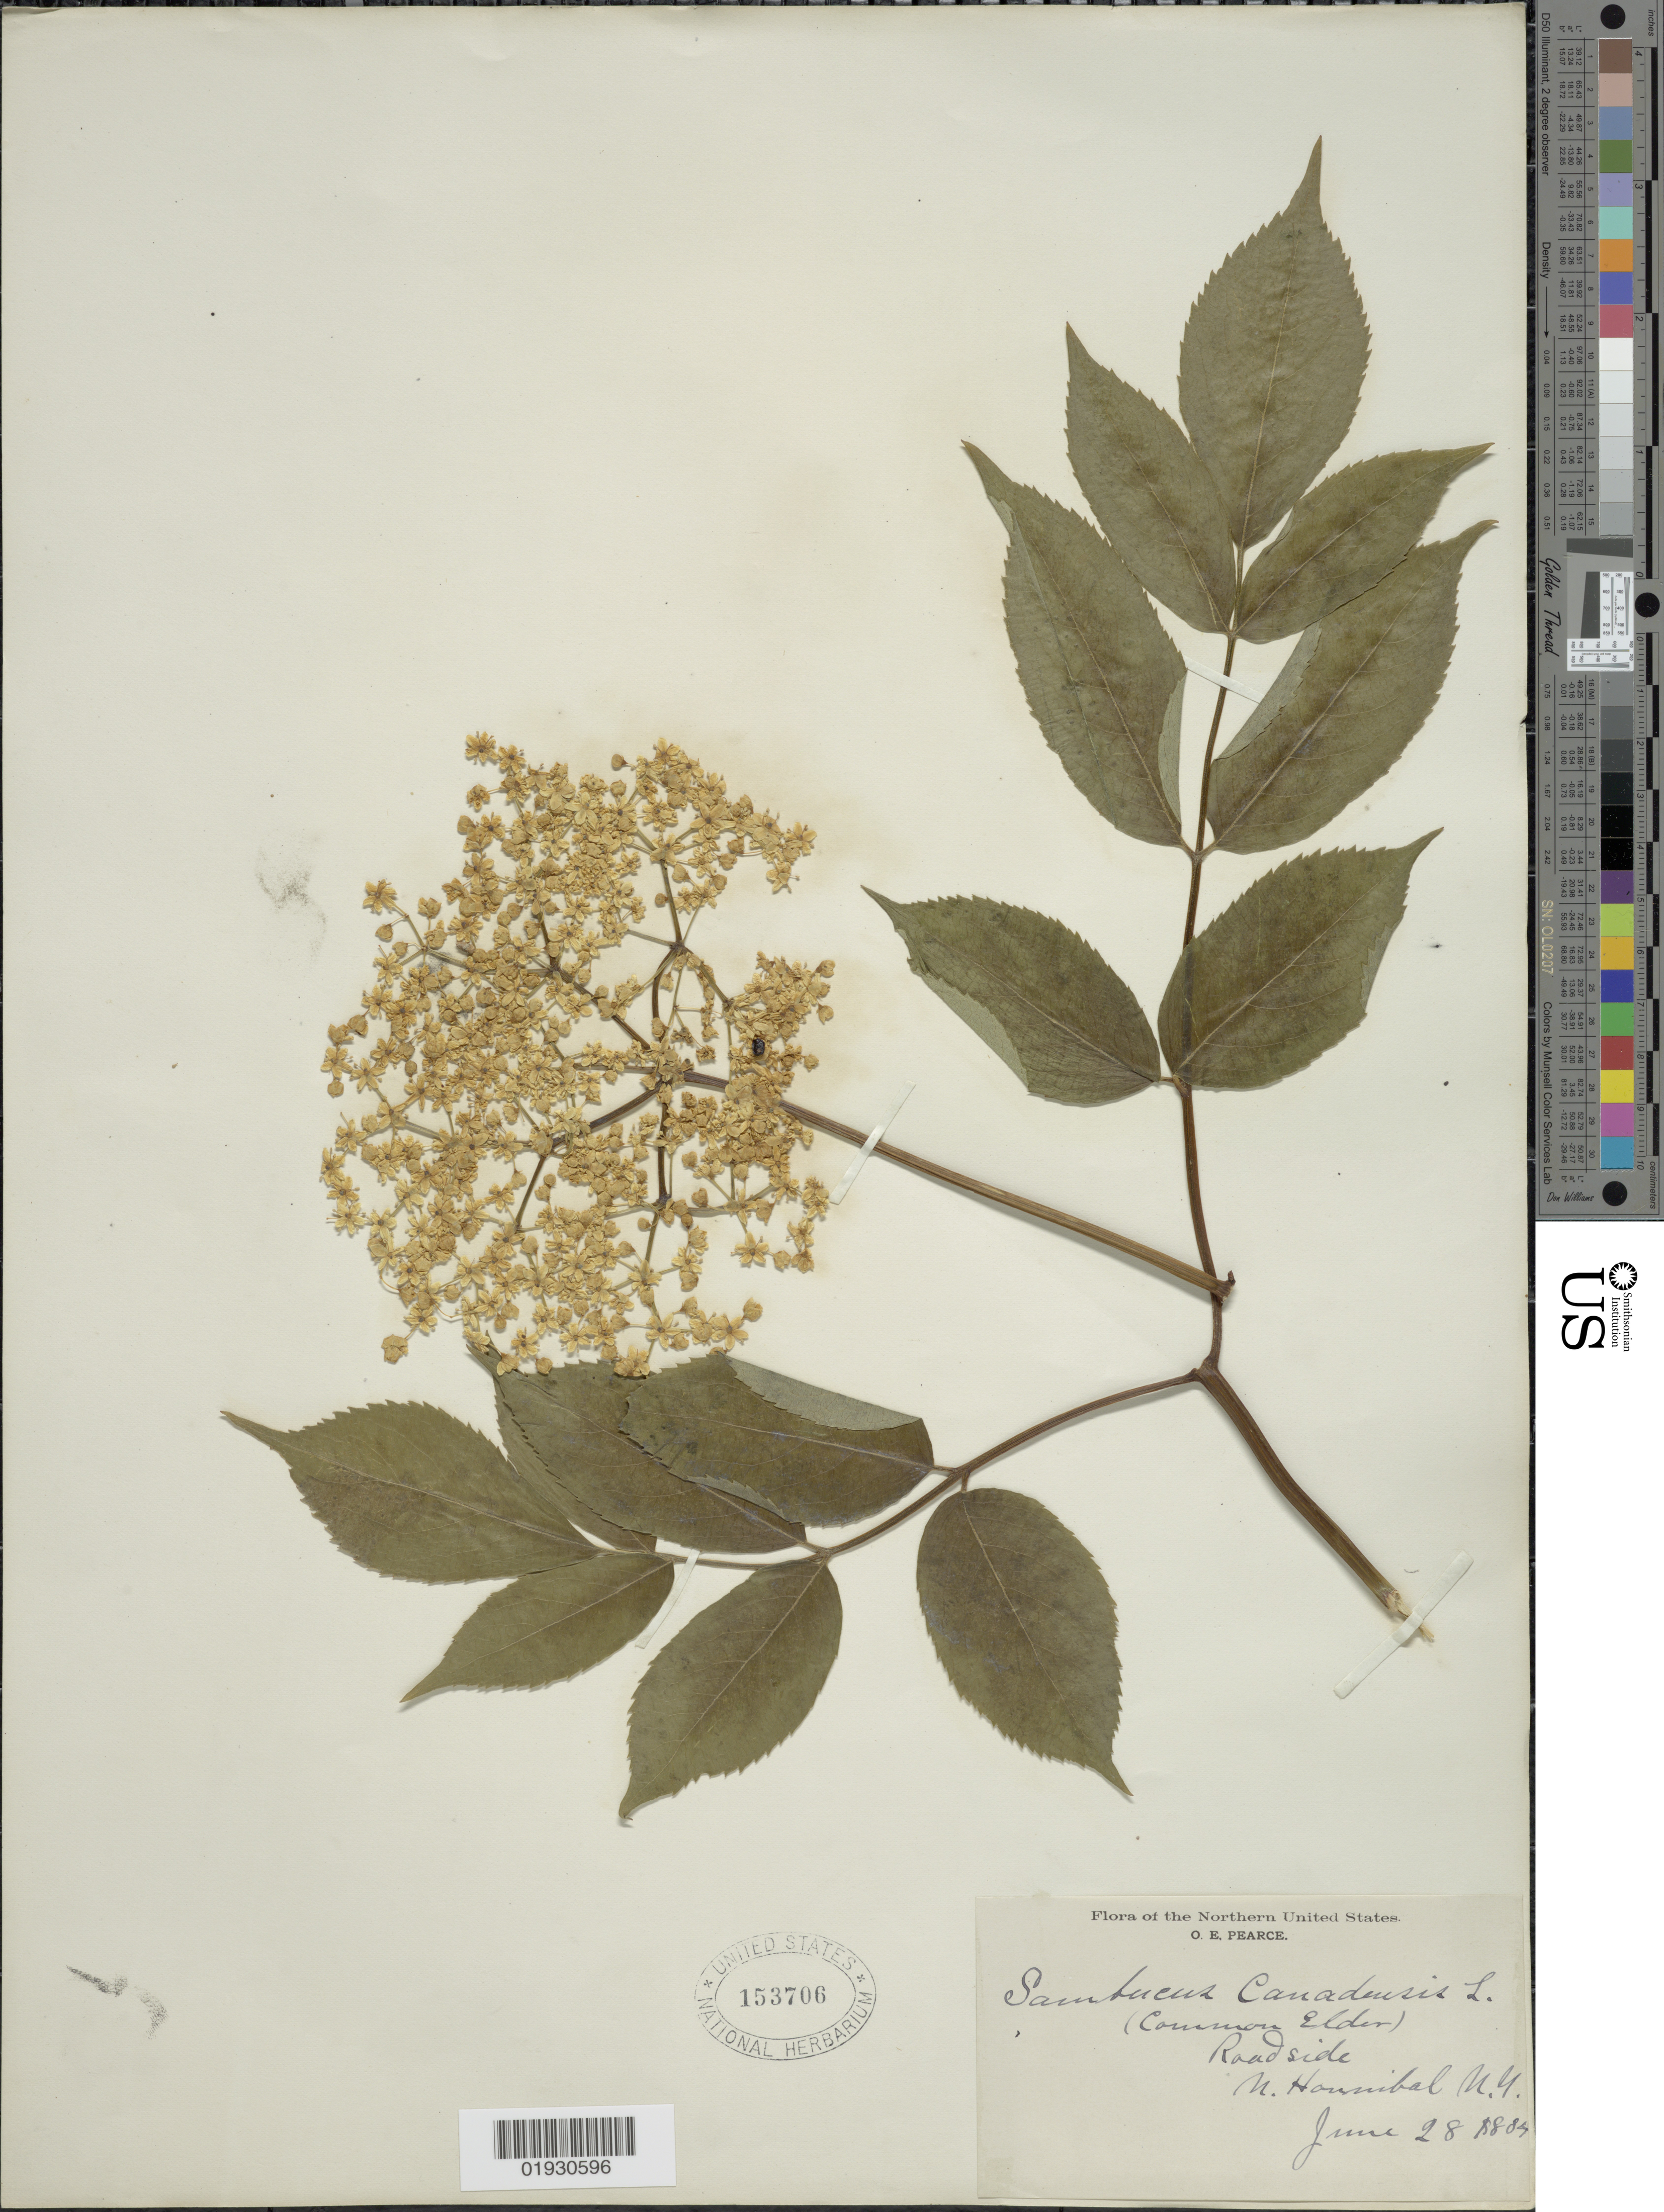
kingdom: Plantae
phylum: Tracheophyta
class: Magnoliopsida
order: Dipsacales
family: Viburnaceae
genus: Sambucus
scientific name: Sambucus canadensis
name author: L.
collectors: O. E. Pearce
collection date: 1884-06-28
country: United States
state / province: New York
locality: Northern United States. N. Hannibal.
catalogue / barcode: US 153706